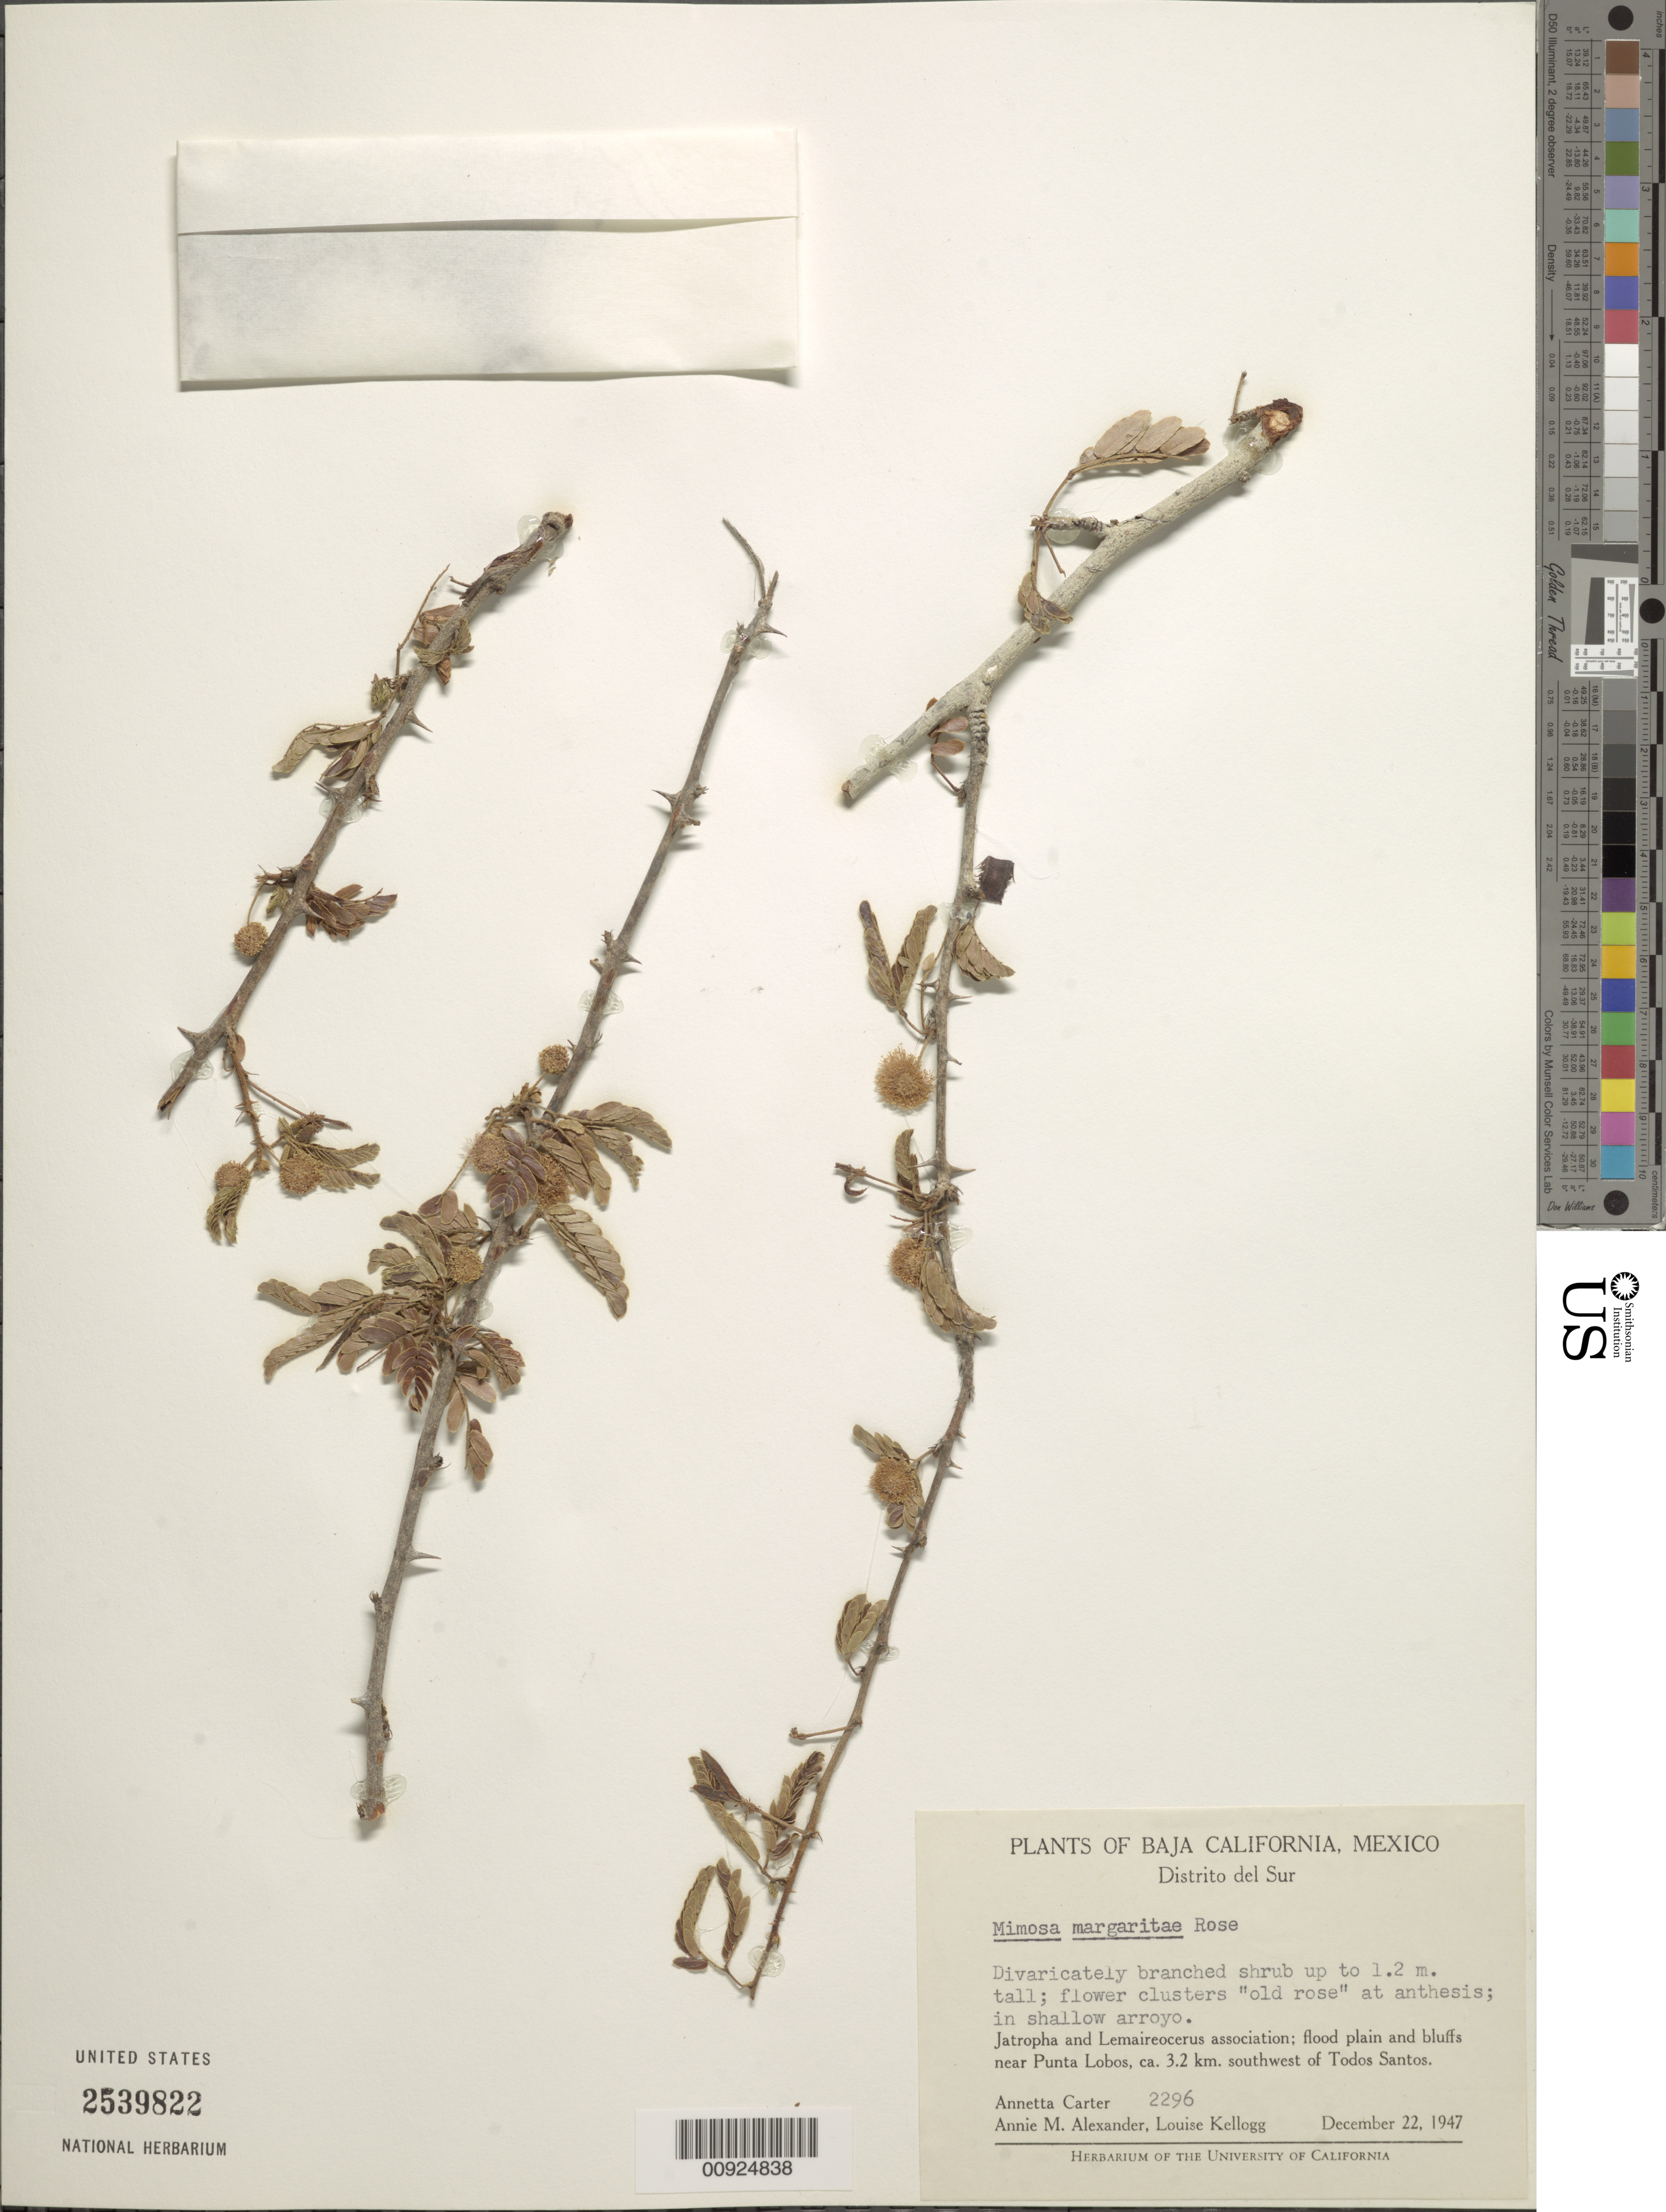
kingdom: Plantae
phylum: Tracheophyta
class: Magnoliopsida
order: Fabales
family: Fabaceae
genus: Mimosa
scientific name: Mimosa margaritae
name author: Rose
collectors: A. Carter, A. M. Alexander & L. Kellogg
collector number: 2296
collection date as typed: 22 Dec 1947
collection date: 1947-12-22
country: Mexico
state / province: Baja California Sur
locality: Near Punta Lobos, ca. 3.2 km. southwest of Todos Santos, Baja California Distrito del Sur.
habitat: In shallow arroyo. Flood plain and bluffs. Jatropha and Lemaireocerus association.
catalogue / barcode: US 2539822